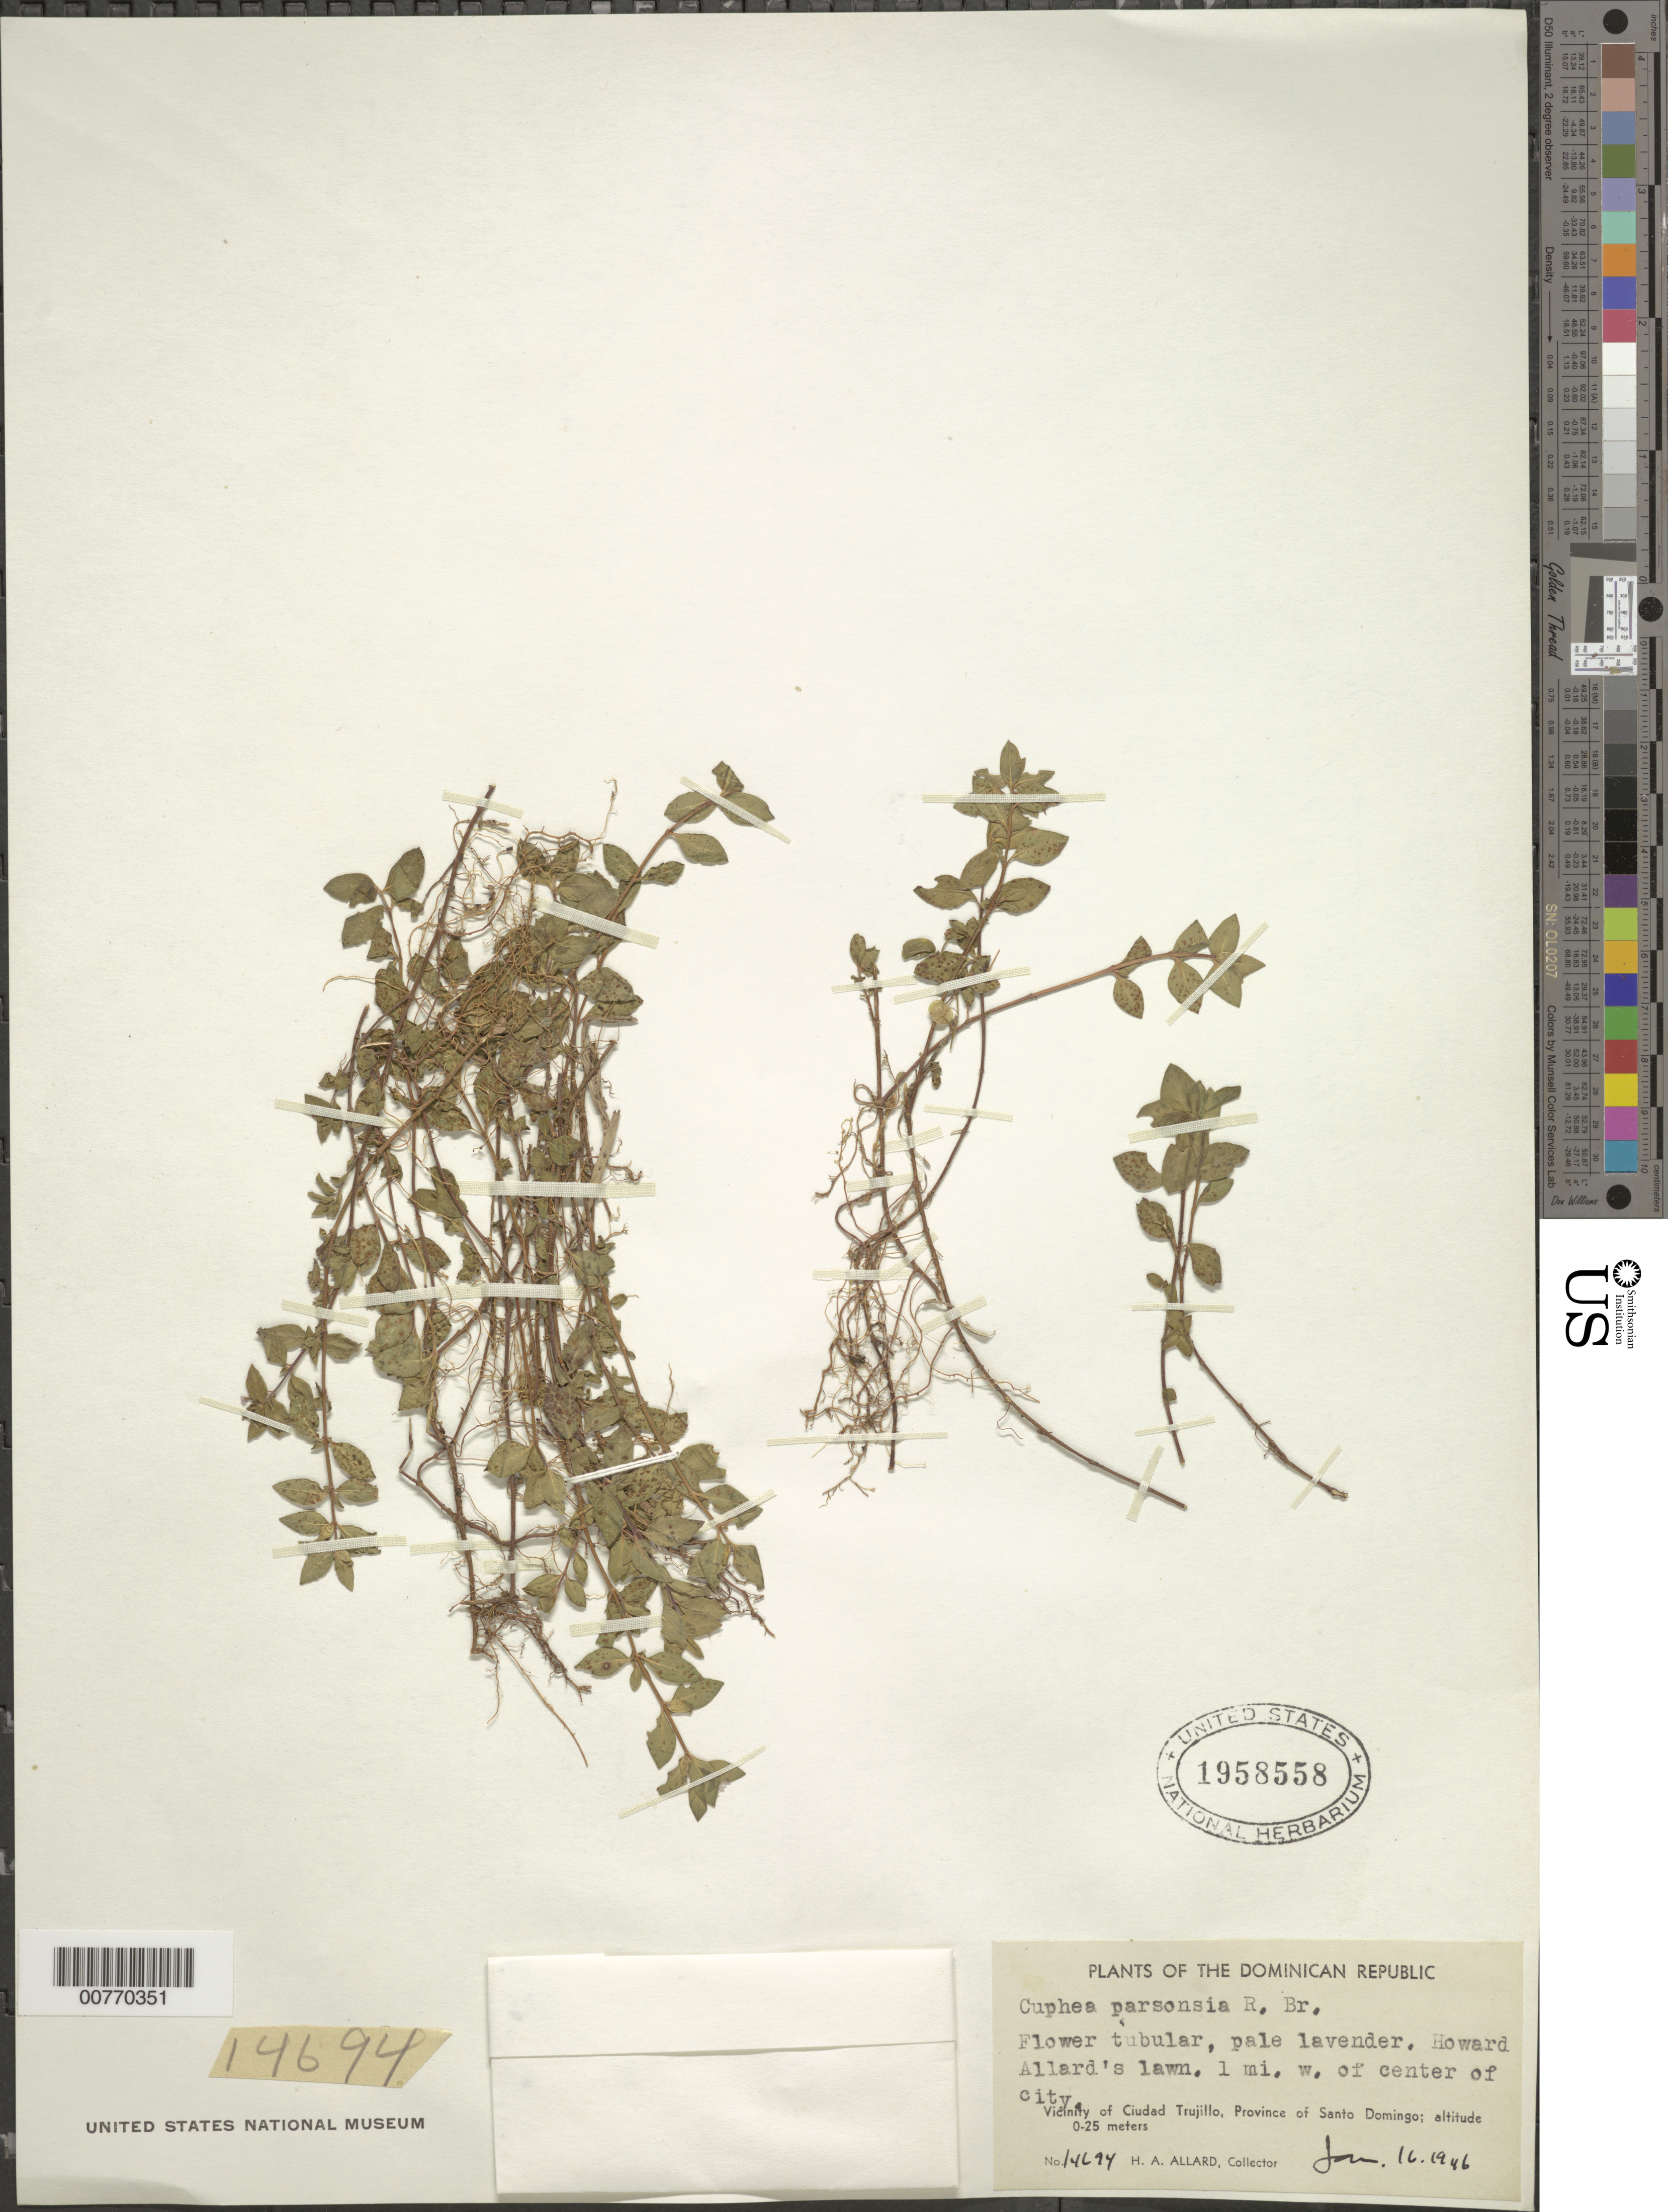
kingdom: Plantae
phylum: Tracheophyta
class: Magnoliopsida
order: Myrtales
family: Lythraceae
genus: Cuphea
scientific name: Cuphea parsonsia var. parsonsia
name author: (L.) R. Br. ex Steud.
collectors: H. A. Allard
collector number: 14694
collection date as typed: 16 Jan 1946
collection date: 1946-01-16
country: Dominican Republic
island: Hispaniola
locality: Vicinity of Trujillo, Province of Santo Domingo, Howard Allard's lawn, 1 mile west of center of city.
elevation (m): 0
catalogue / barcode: US 1958558